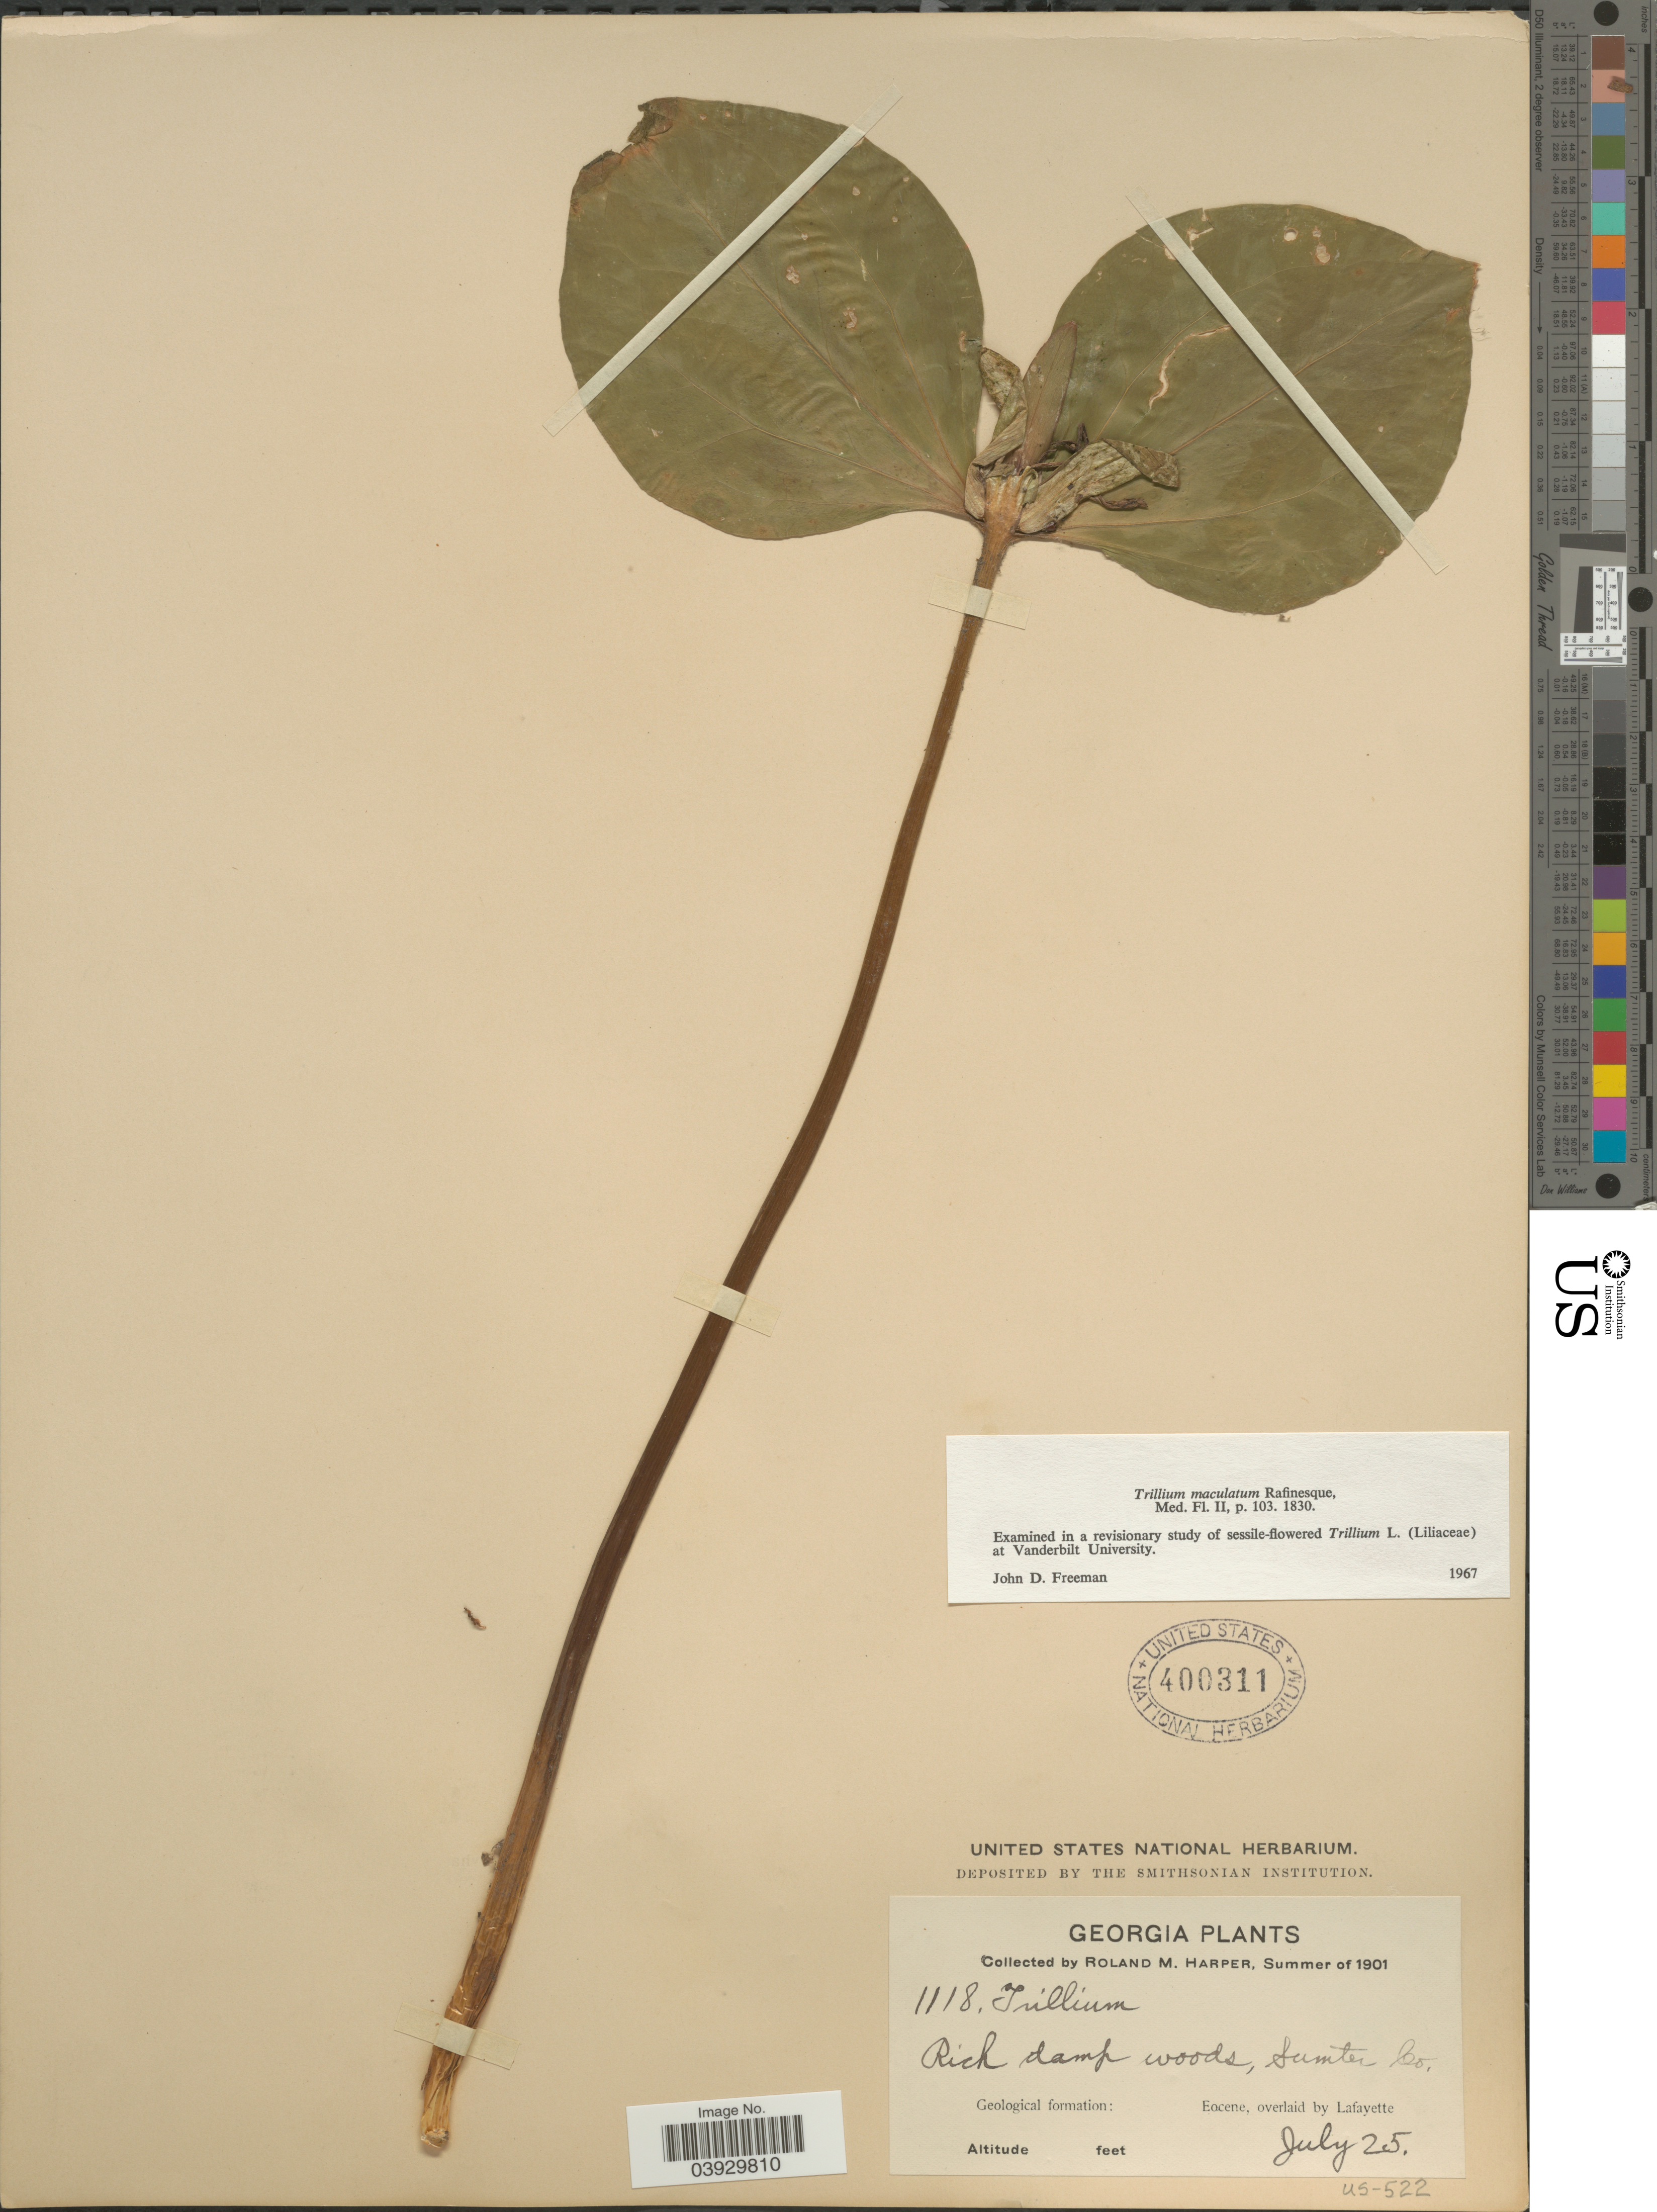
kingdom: Plantae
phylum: Tracheophyta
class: Liliopsida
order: Liliales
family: Melanthiaceae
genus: Trillium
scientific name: Trillium maculatum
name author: Raf.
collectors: R. M. Harper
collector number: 1118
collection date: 1901-07-25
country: United States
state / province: Georgia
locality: Sumter Co. Geological formation: Eocene, overlaid by Lafayette.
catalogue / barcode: US 400311